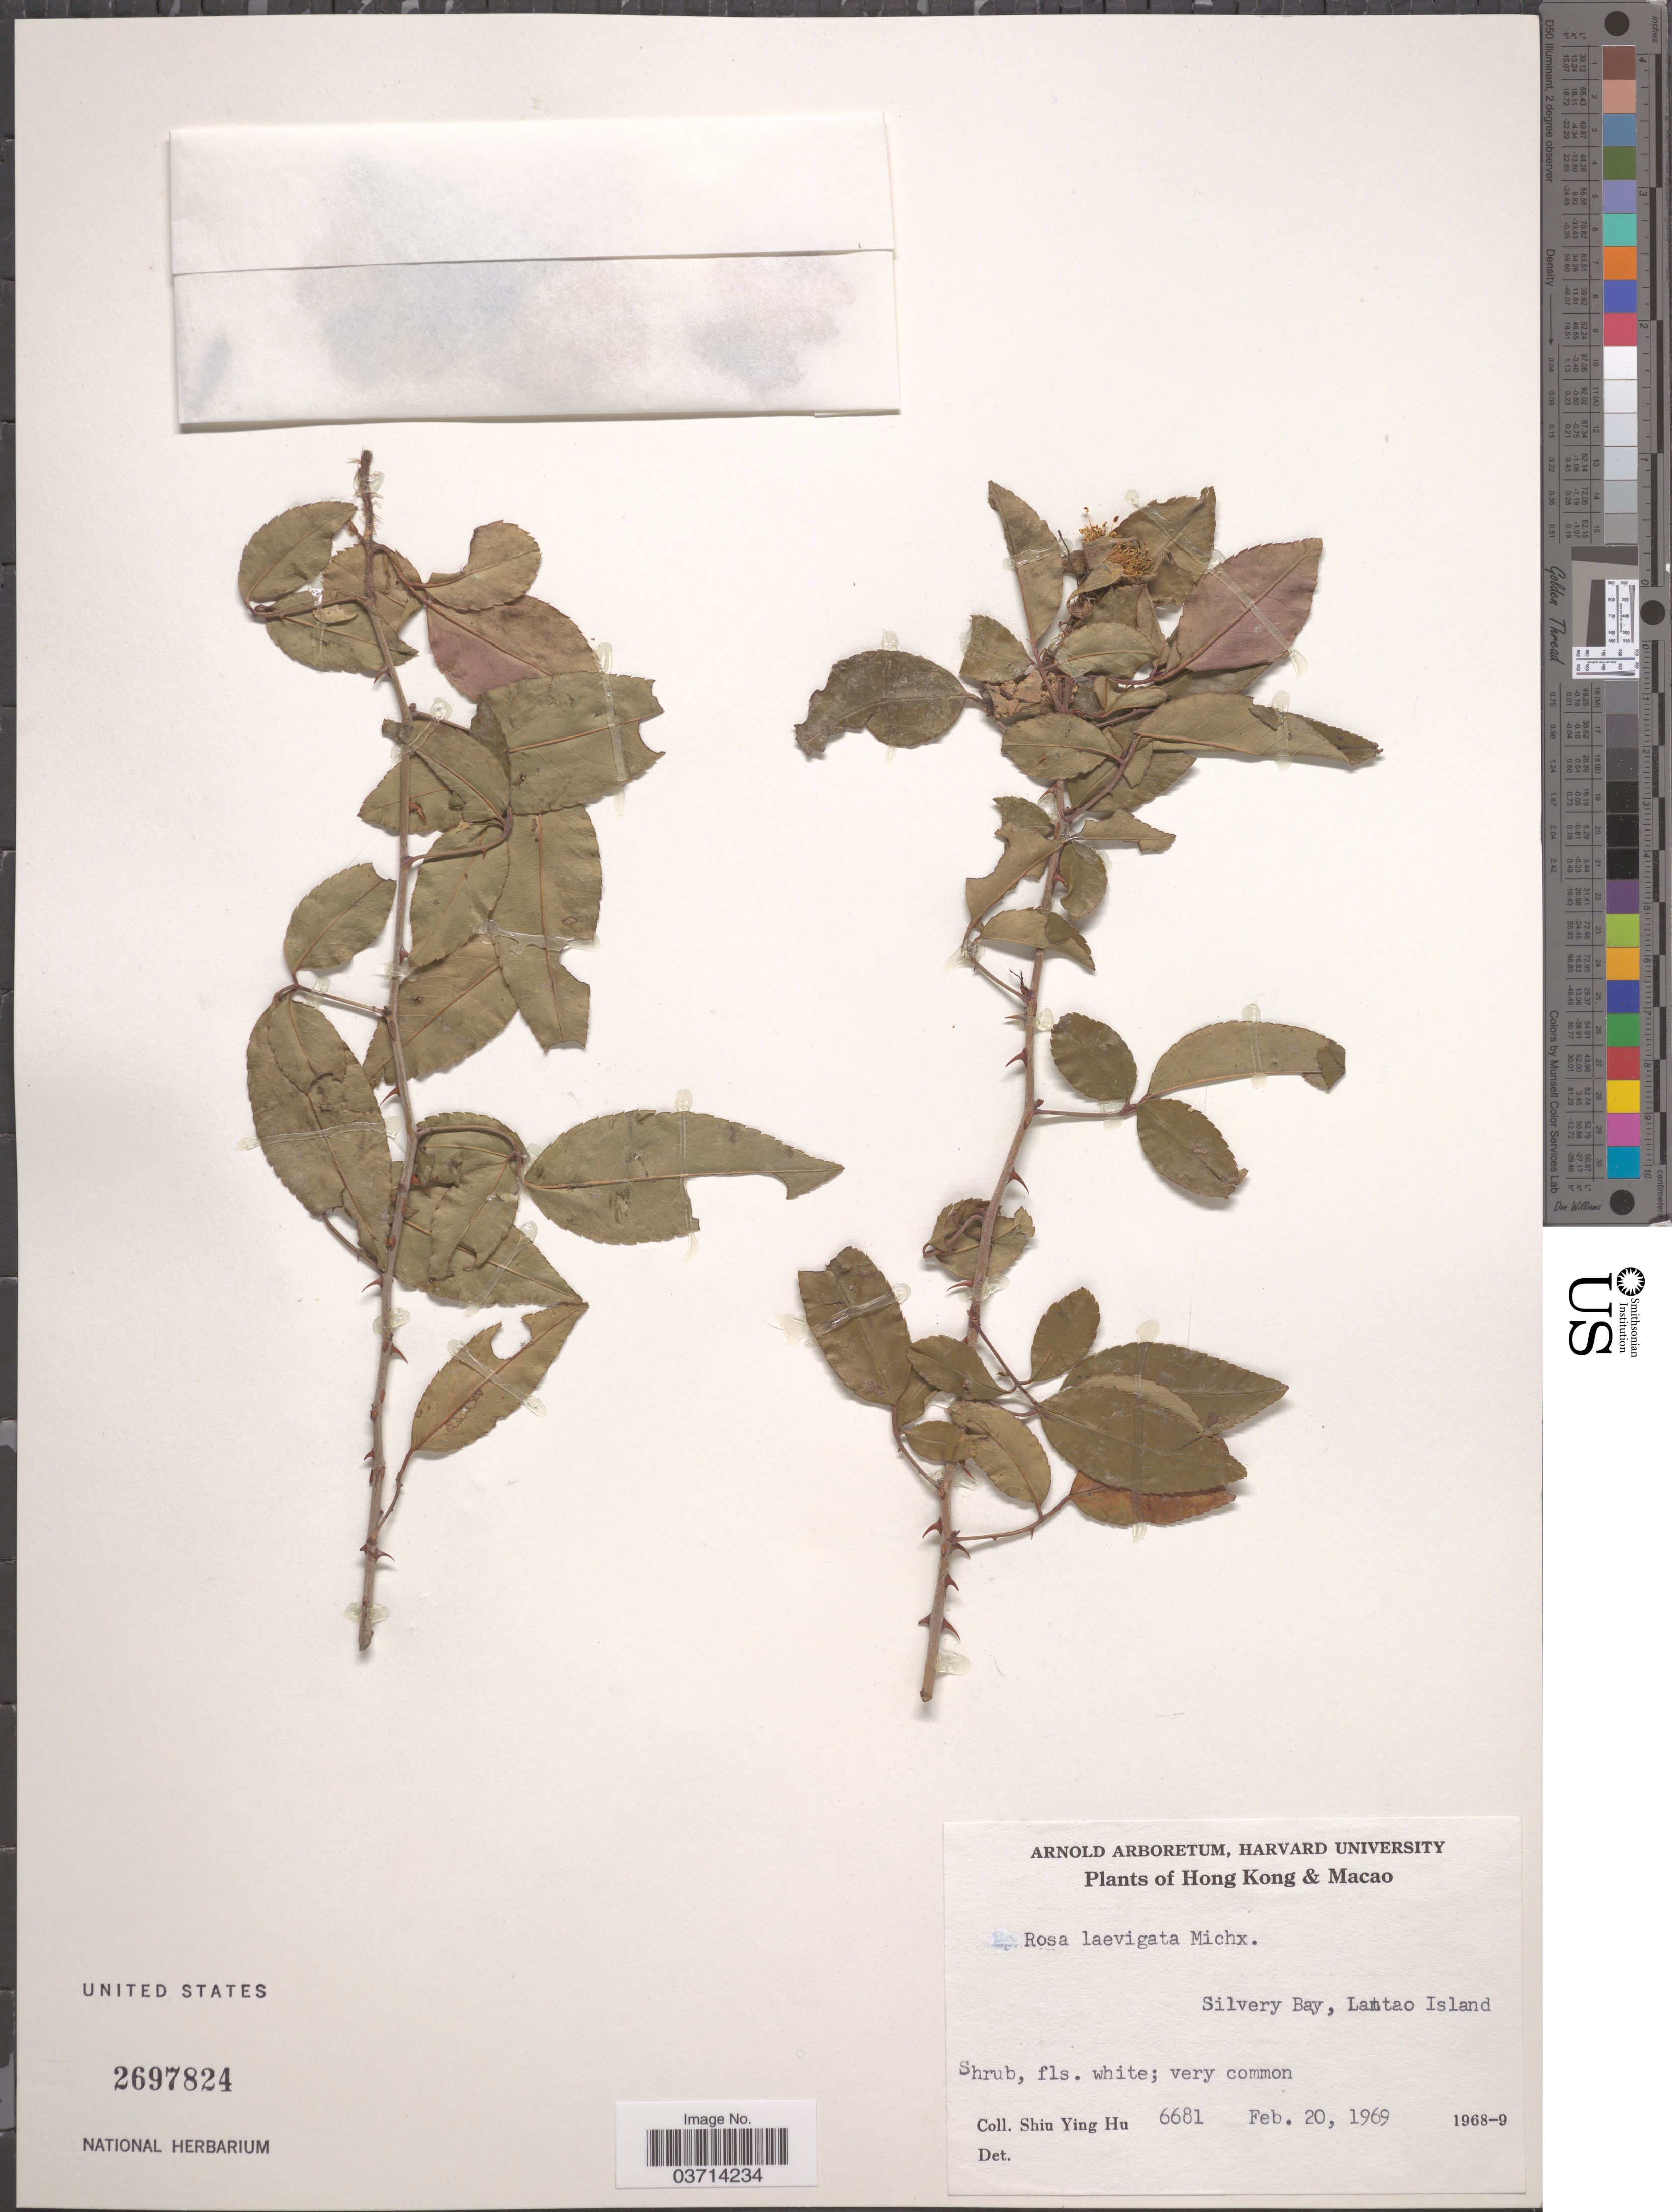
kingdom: Plantae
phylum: Tracheophyta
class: Magnoliopsida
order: Rosales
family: Rosaceae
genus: Rosa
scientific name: Rosa laevigata var. typica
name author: Herr.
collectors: S. Y. Hu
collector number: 6681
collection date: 1969-02-20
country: China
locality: Hong Kong & Macao. Silvery Bay, Lantao Island.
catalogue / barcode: US 2697824